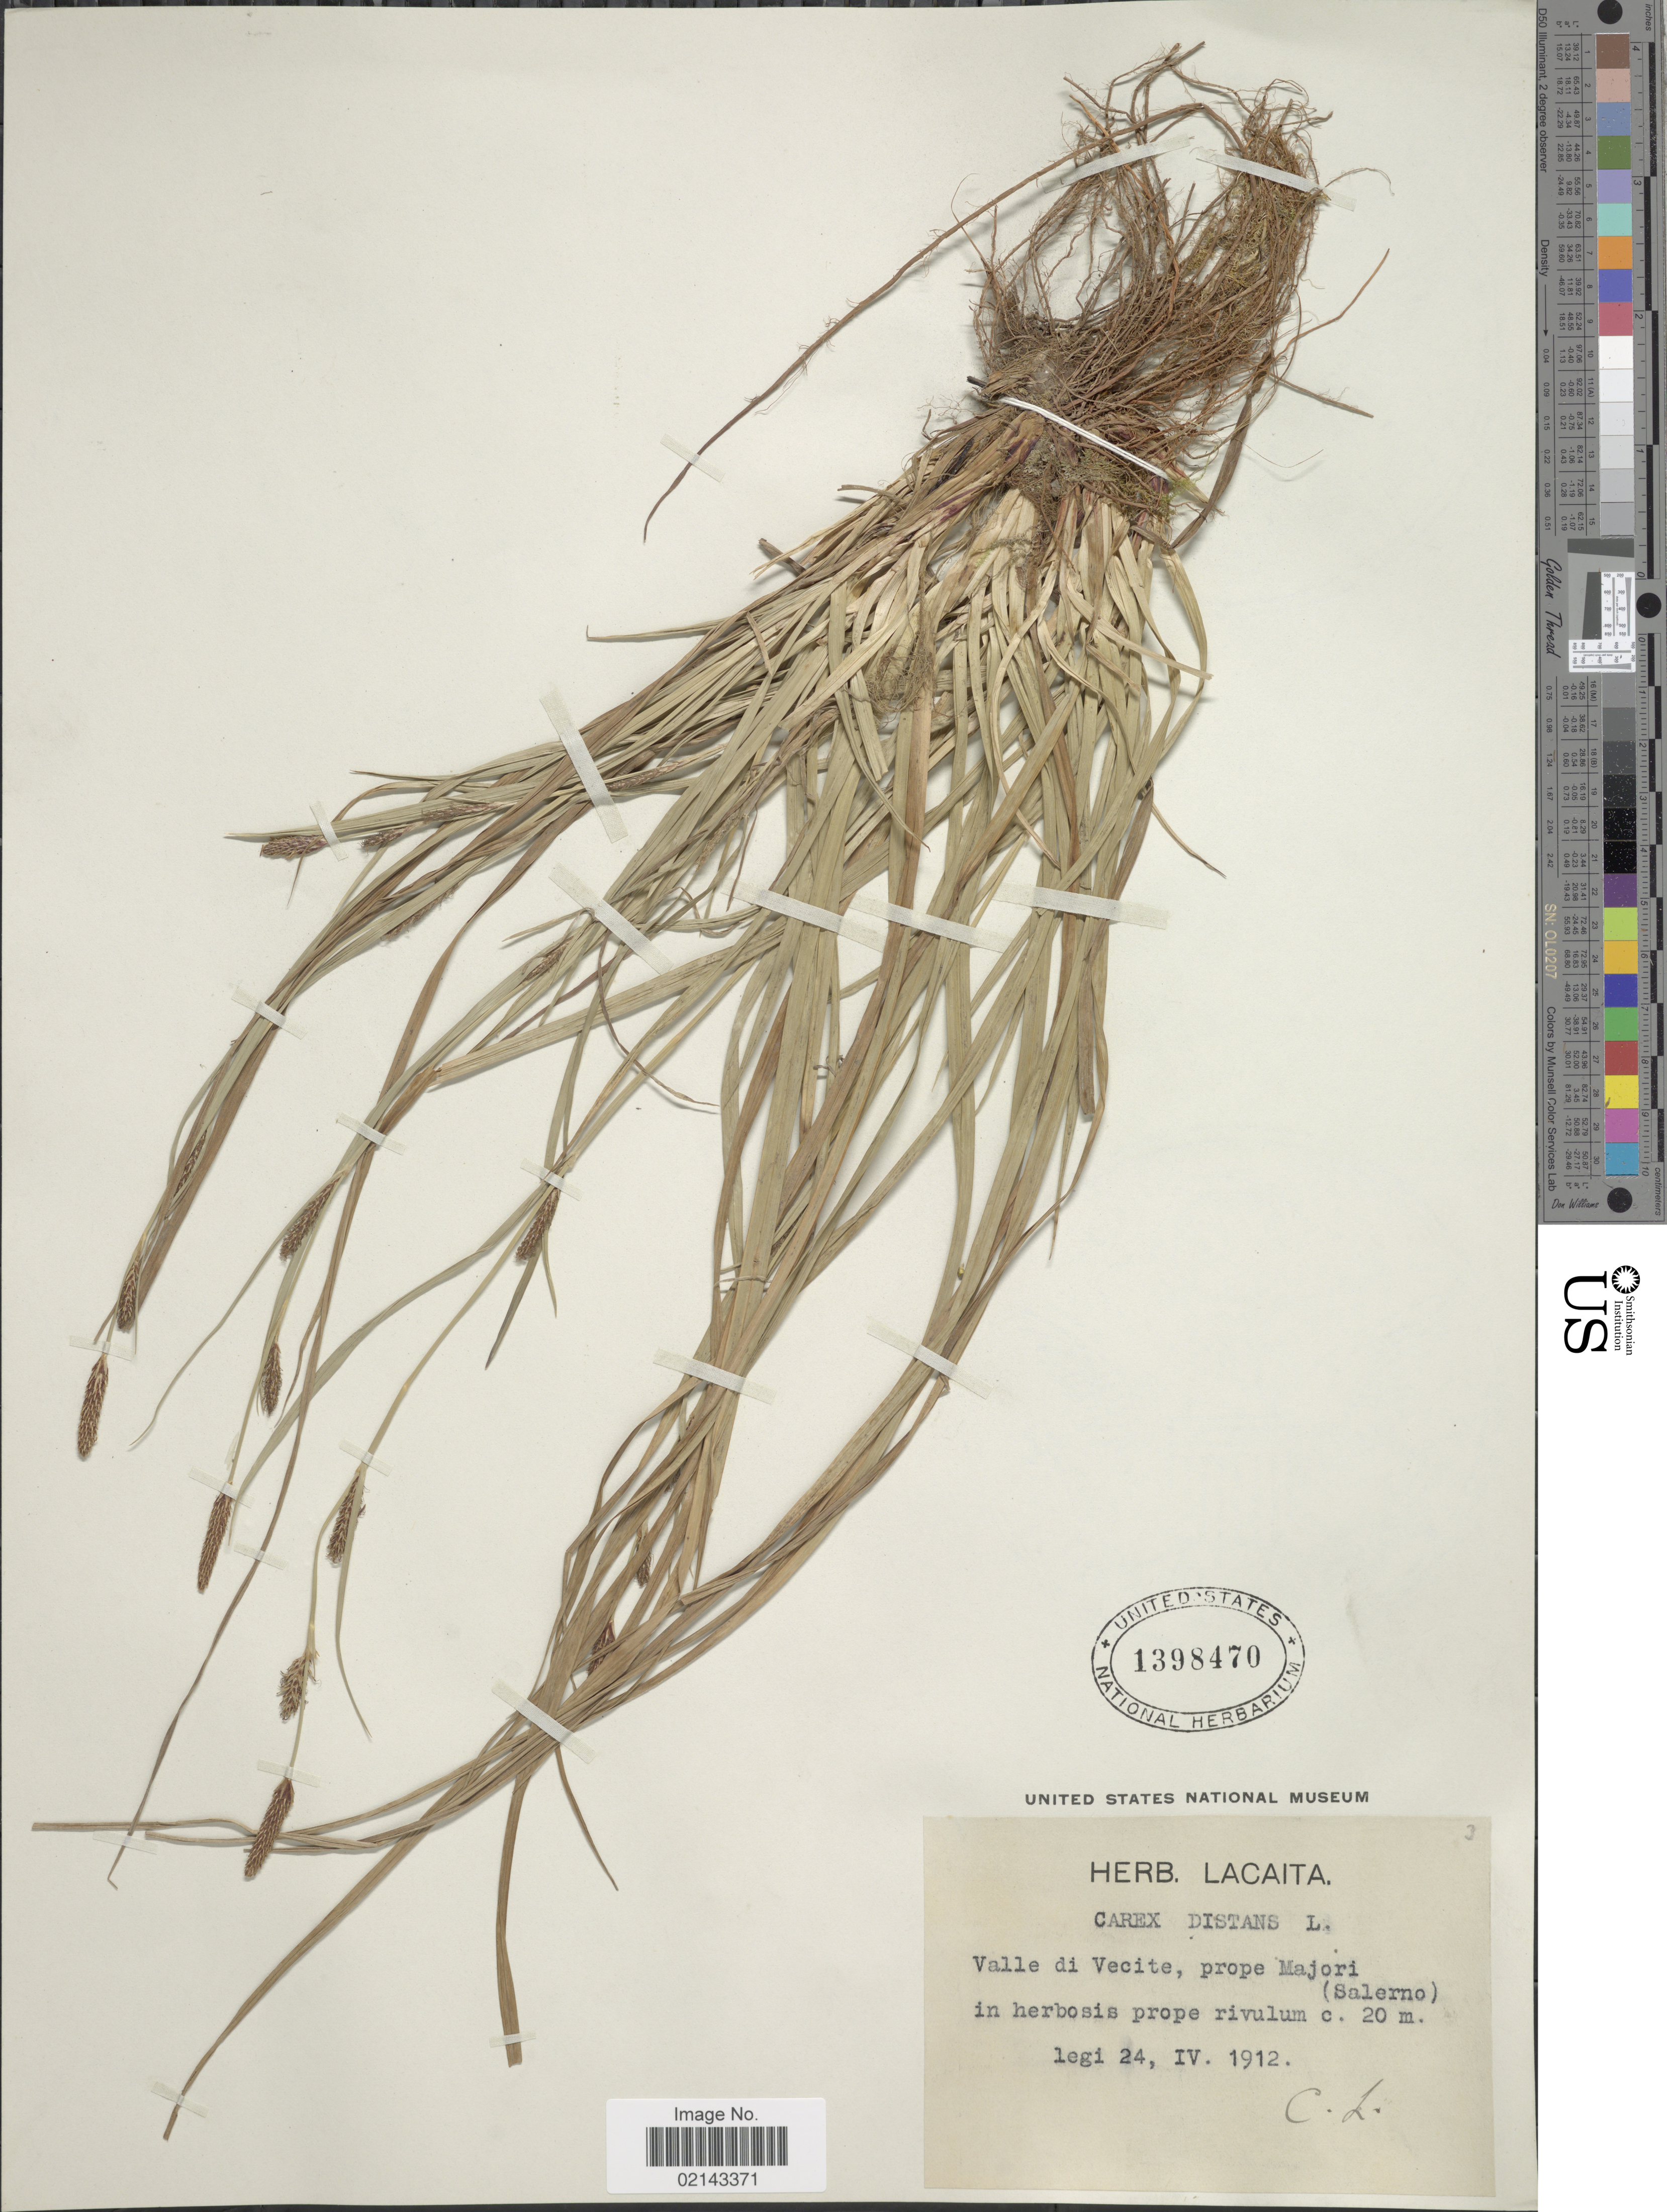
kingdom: Plantae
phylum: Tracheophyta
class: Liliopsida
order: Poales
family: Cyperaceae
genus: Carex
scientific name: Carex distans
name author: L.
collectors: C. Lacaita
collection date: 1912-04-24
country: Italy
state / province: Campania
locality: Valle di Vecite, prope Majori (Salerno), in herbosis prope rivulum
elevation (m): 20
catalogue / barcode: US 1398470